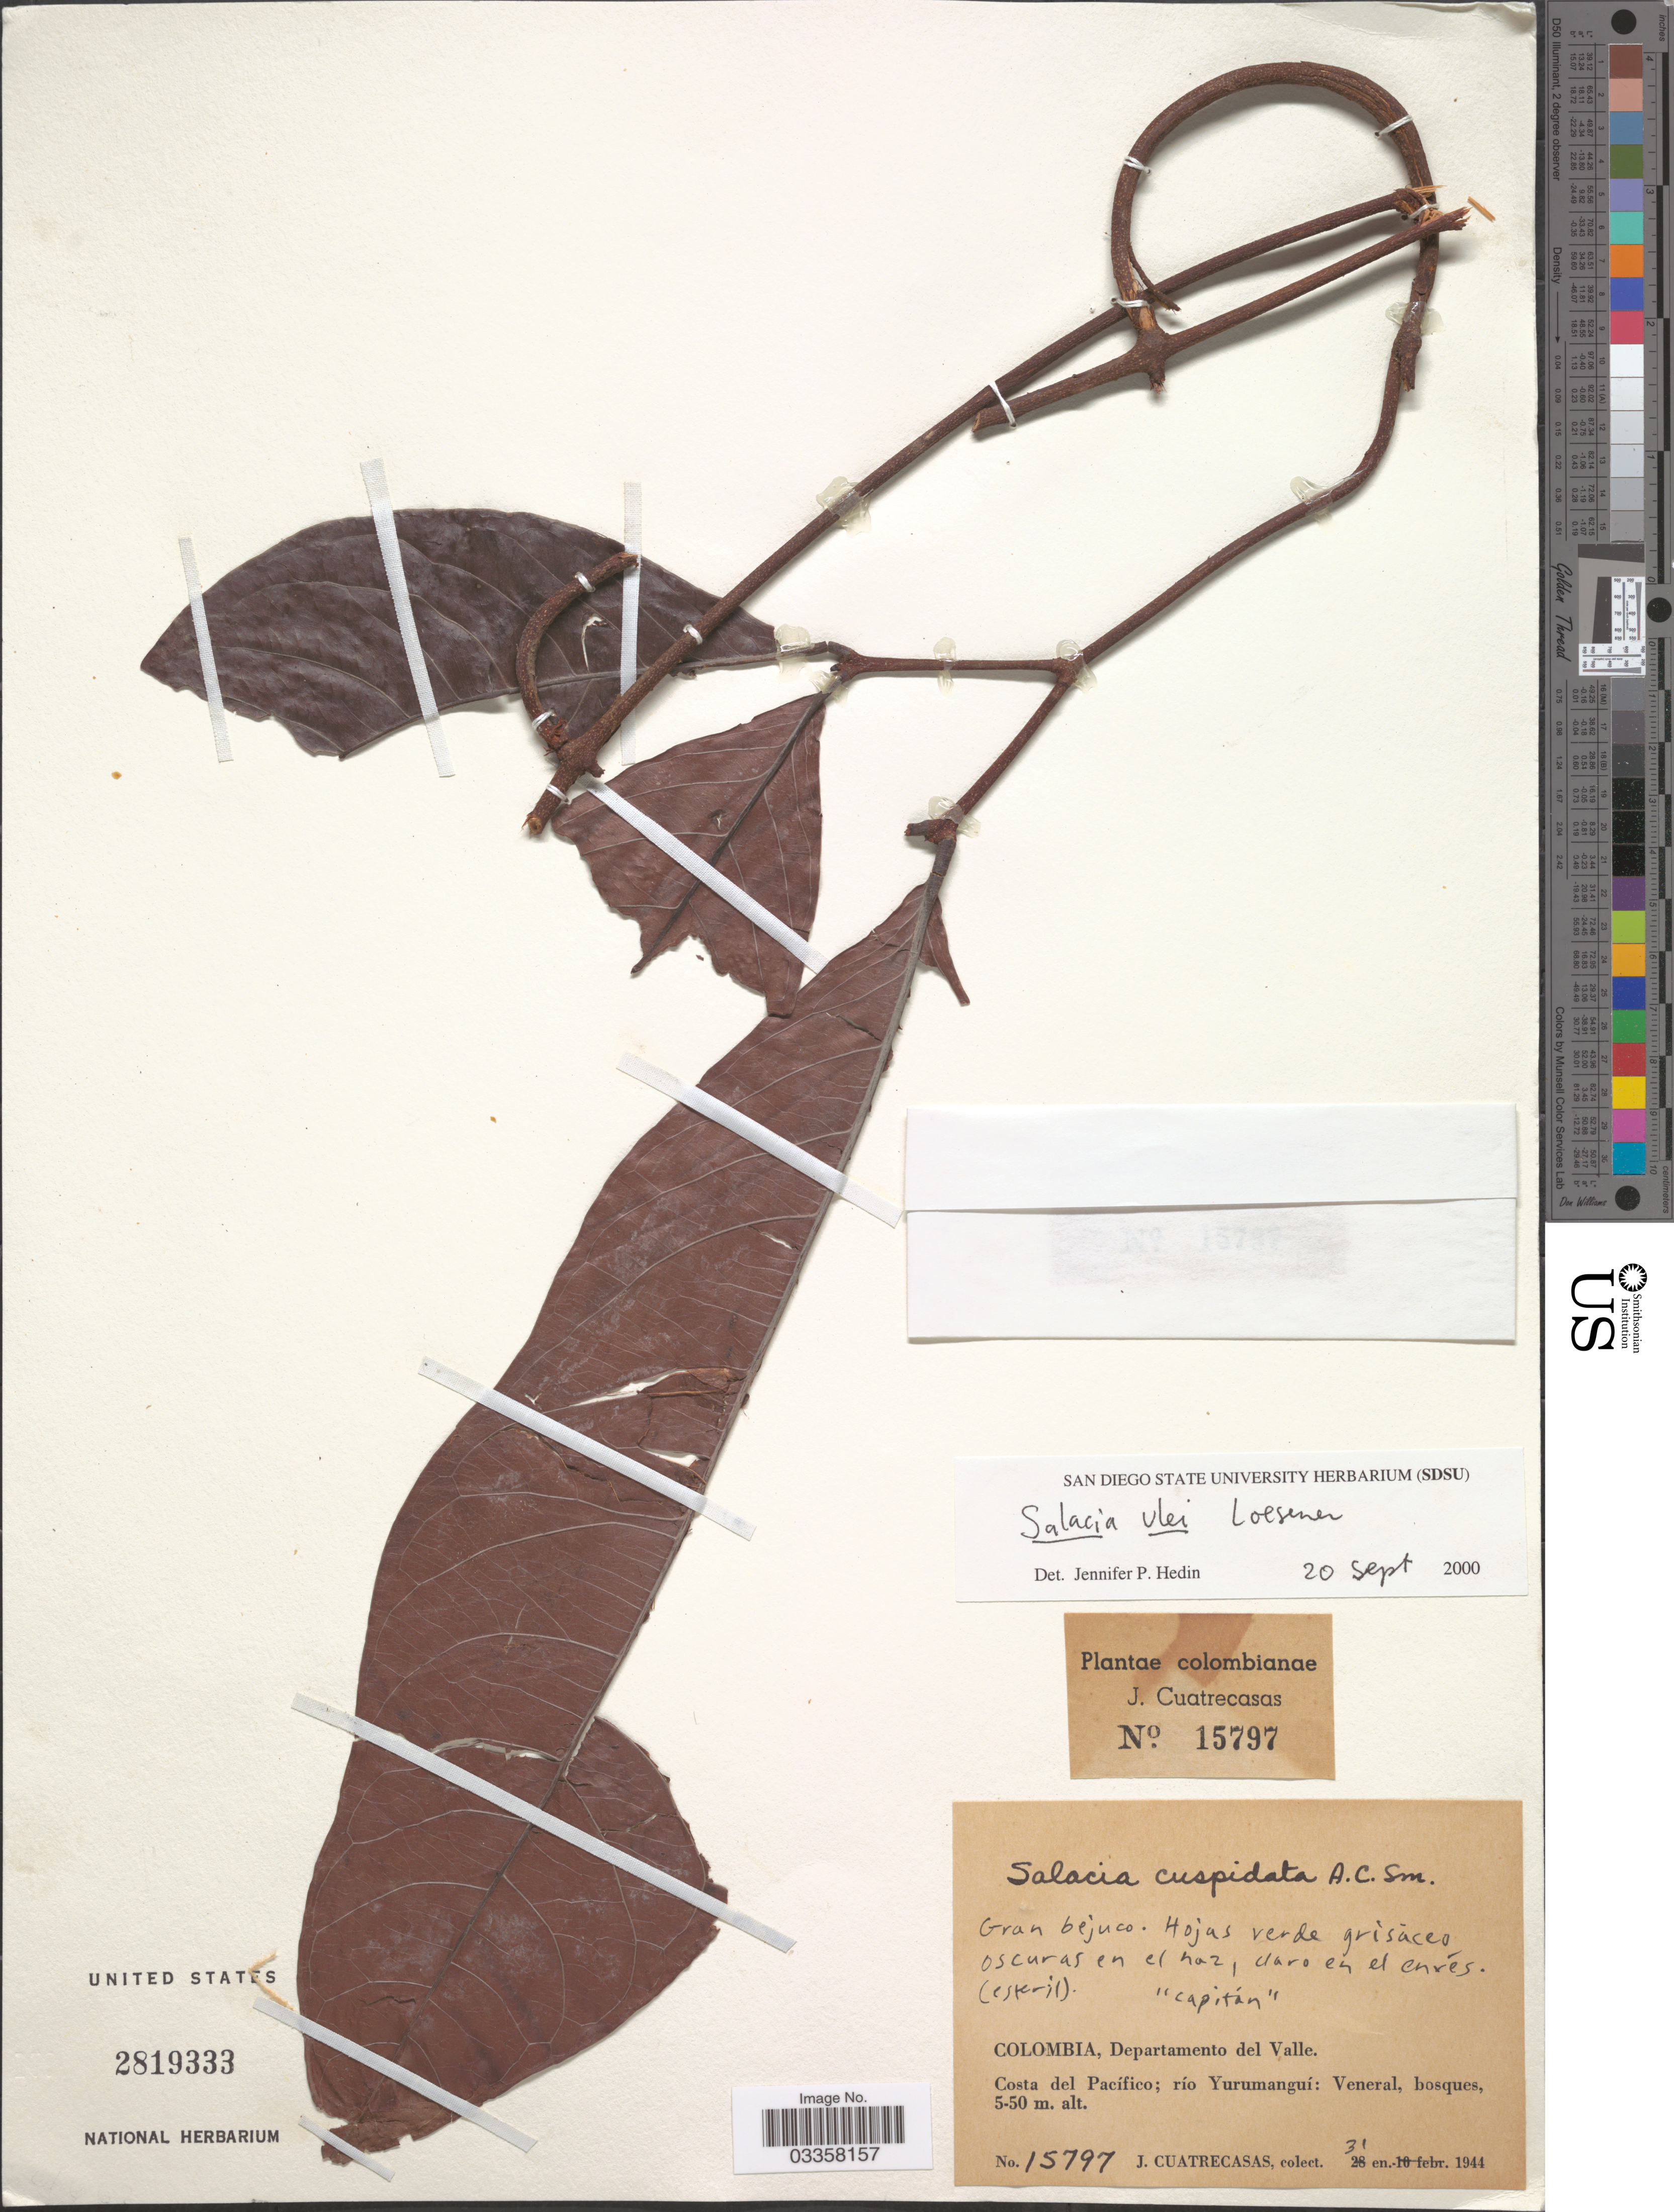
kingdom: Plantae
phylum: Tracheophyta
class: Magnoliopsida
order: Celastrales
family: Celastraceae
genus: Salacia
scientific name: Salacia ulei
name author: Loes.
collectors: J. Cuatrecasas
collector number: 15797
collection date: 1944-01-31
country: Colombia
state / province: Valle del Cauca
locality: Departamento del Valle, Costa del Pacífuco; río Yurumanguí: Veneral, bosques.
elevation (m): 5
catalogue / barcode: US 2819333